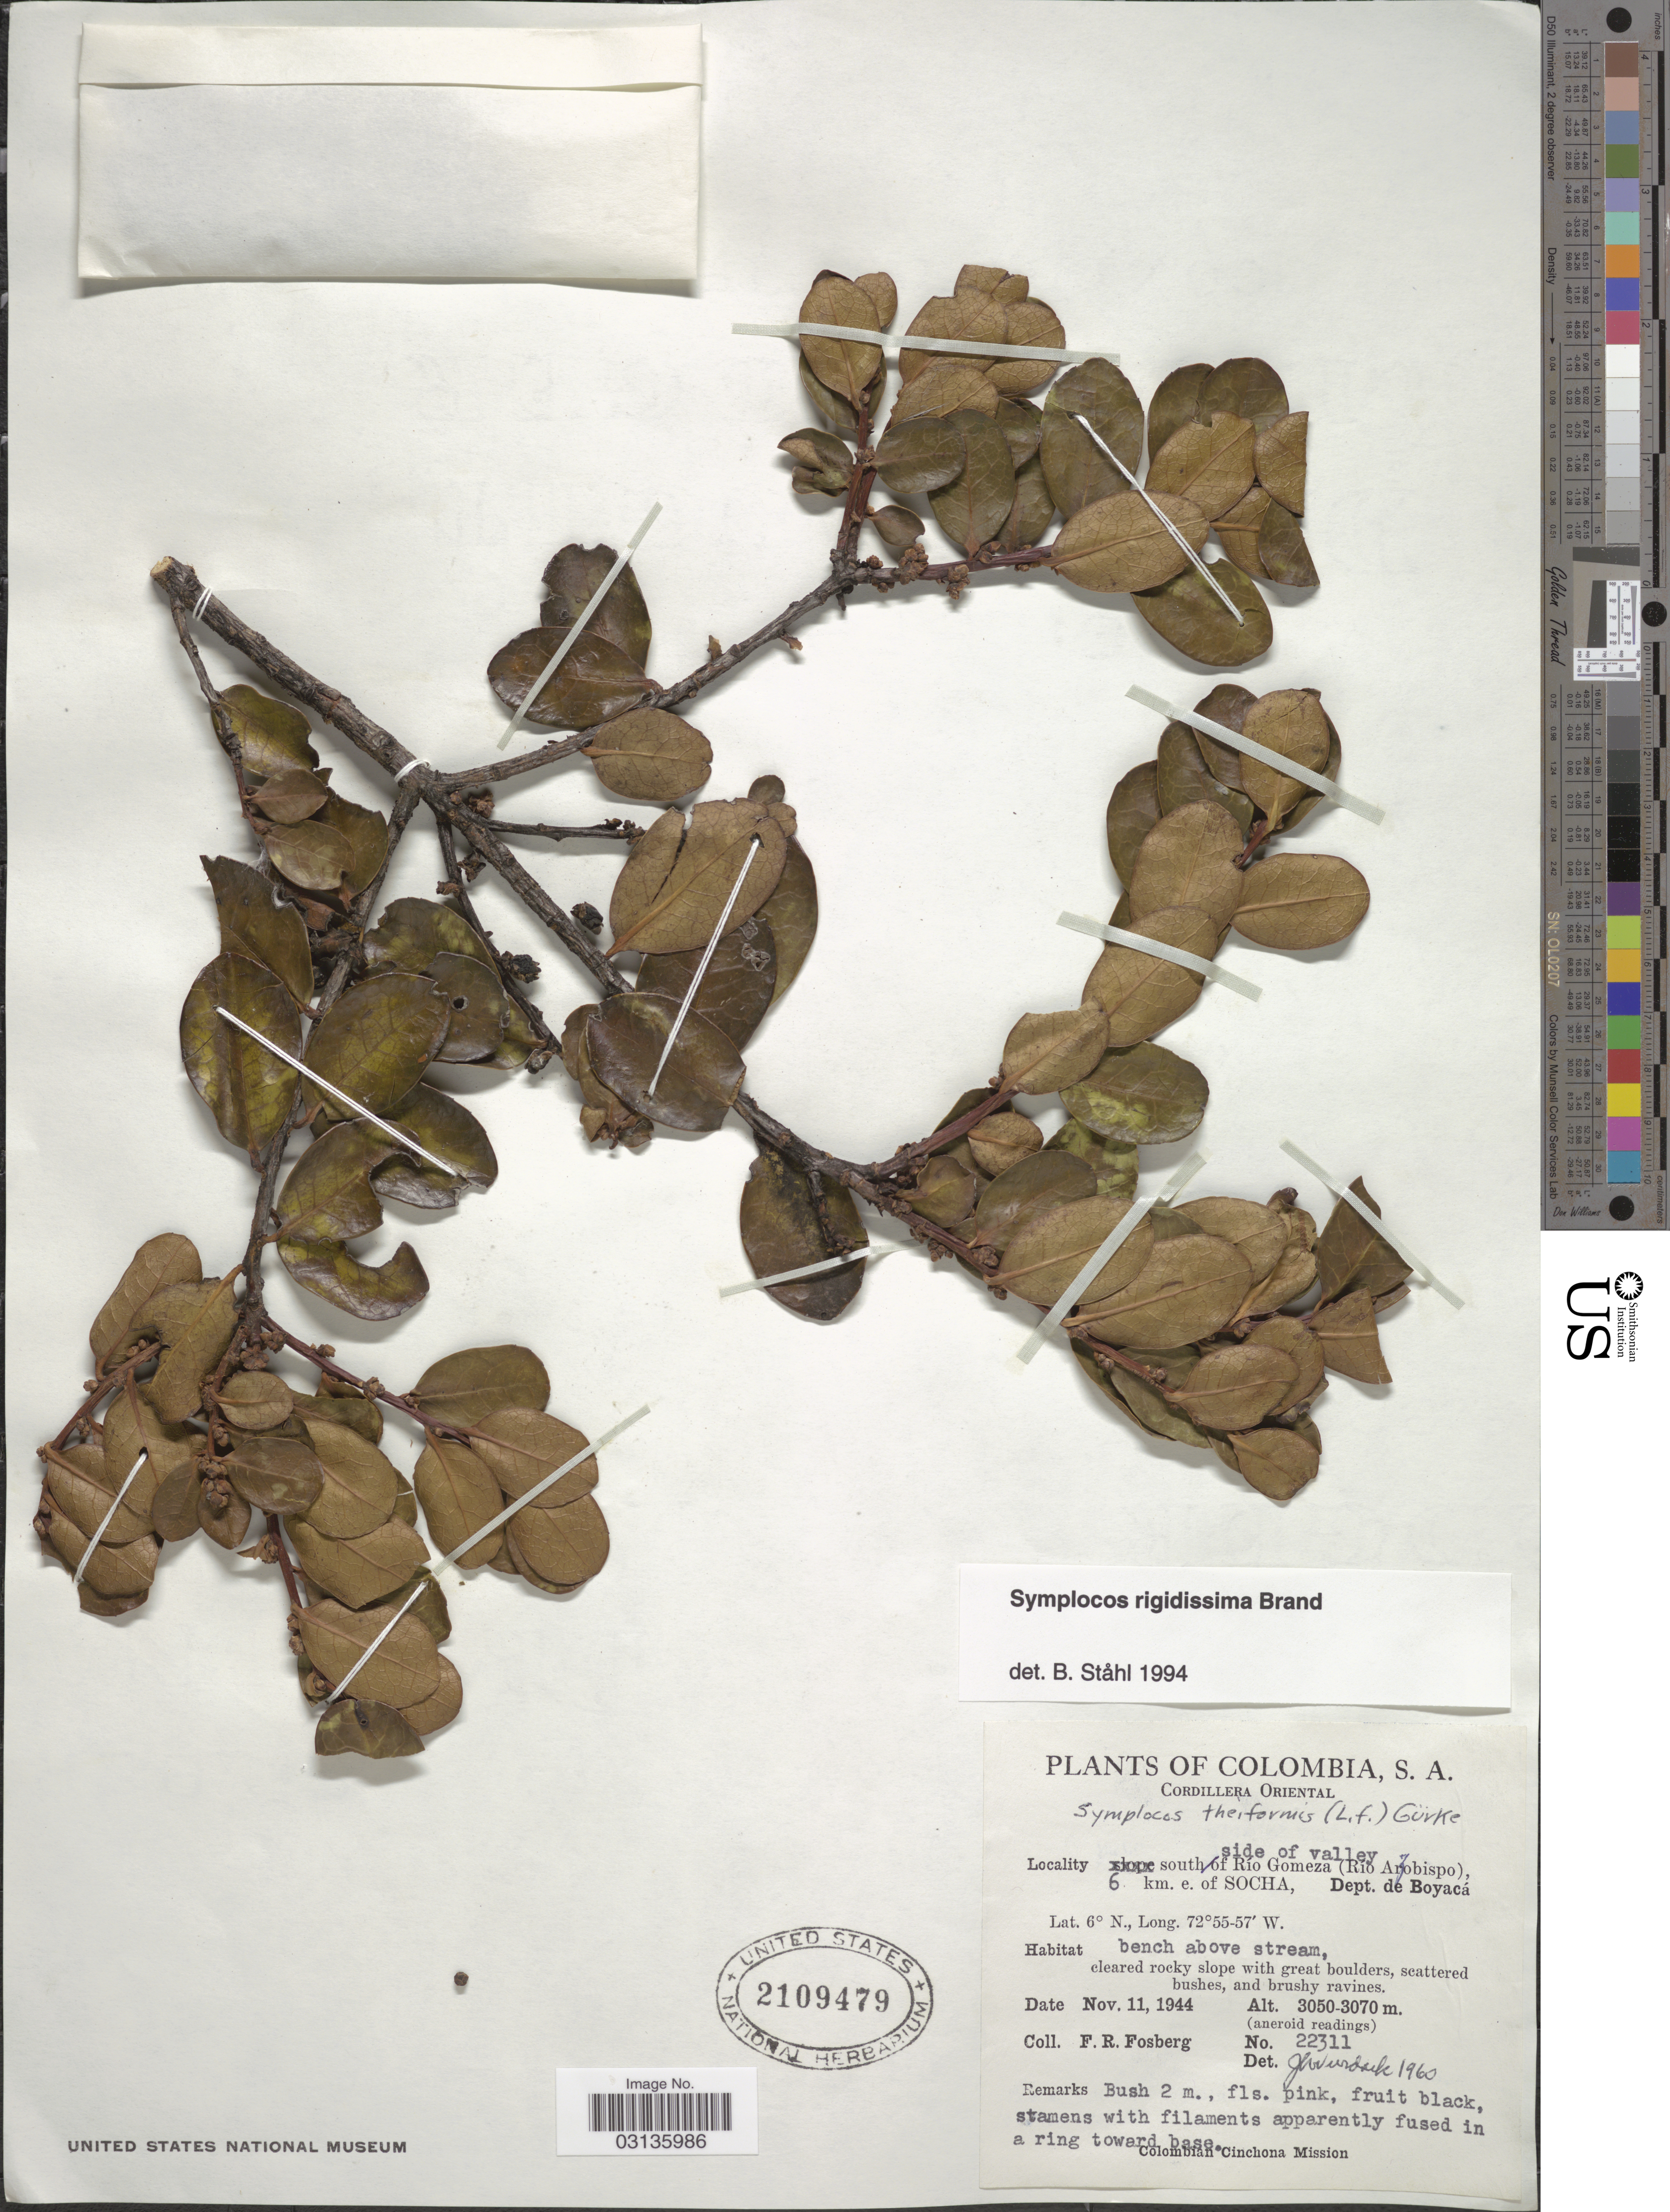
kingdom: Plantae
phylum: Tracheophyta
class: Magnoliopsida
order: Ericales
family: Symplocaceae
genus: Symplocos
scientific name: Symplocos rigidissima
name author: Brand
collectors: F. R. Fosberg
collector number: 22311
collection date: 1944-11-11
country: Colombia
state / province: Boyacá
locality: South side of valley of Río Gomeza (Río Arzobispo), 6 km. e. of Socha, Dept. de Boyacá, Cordillera Oriental.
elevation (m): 3050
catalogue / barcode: US 2109479